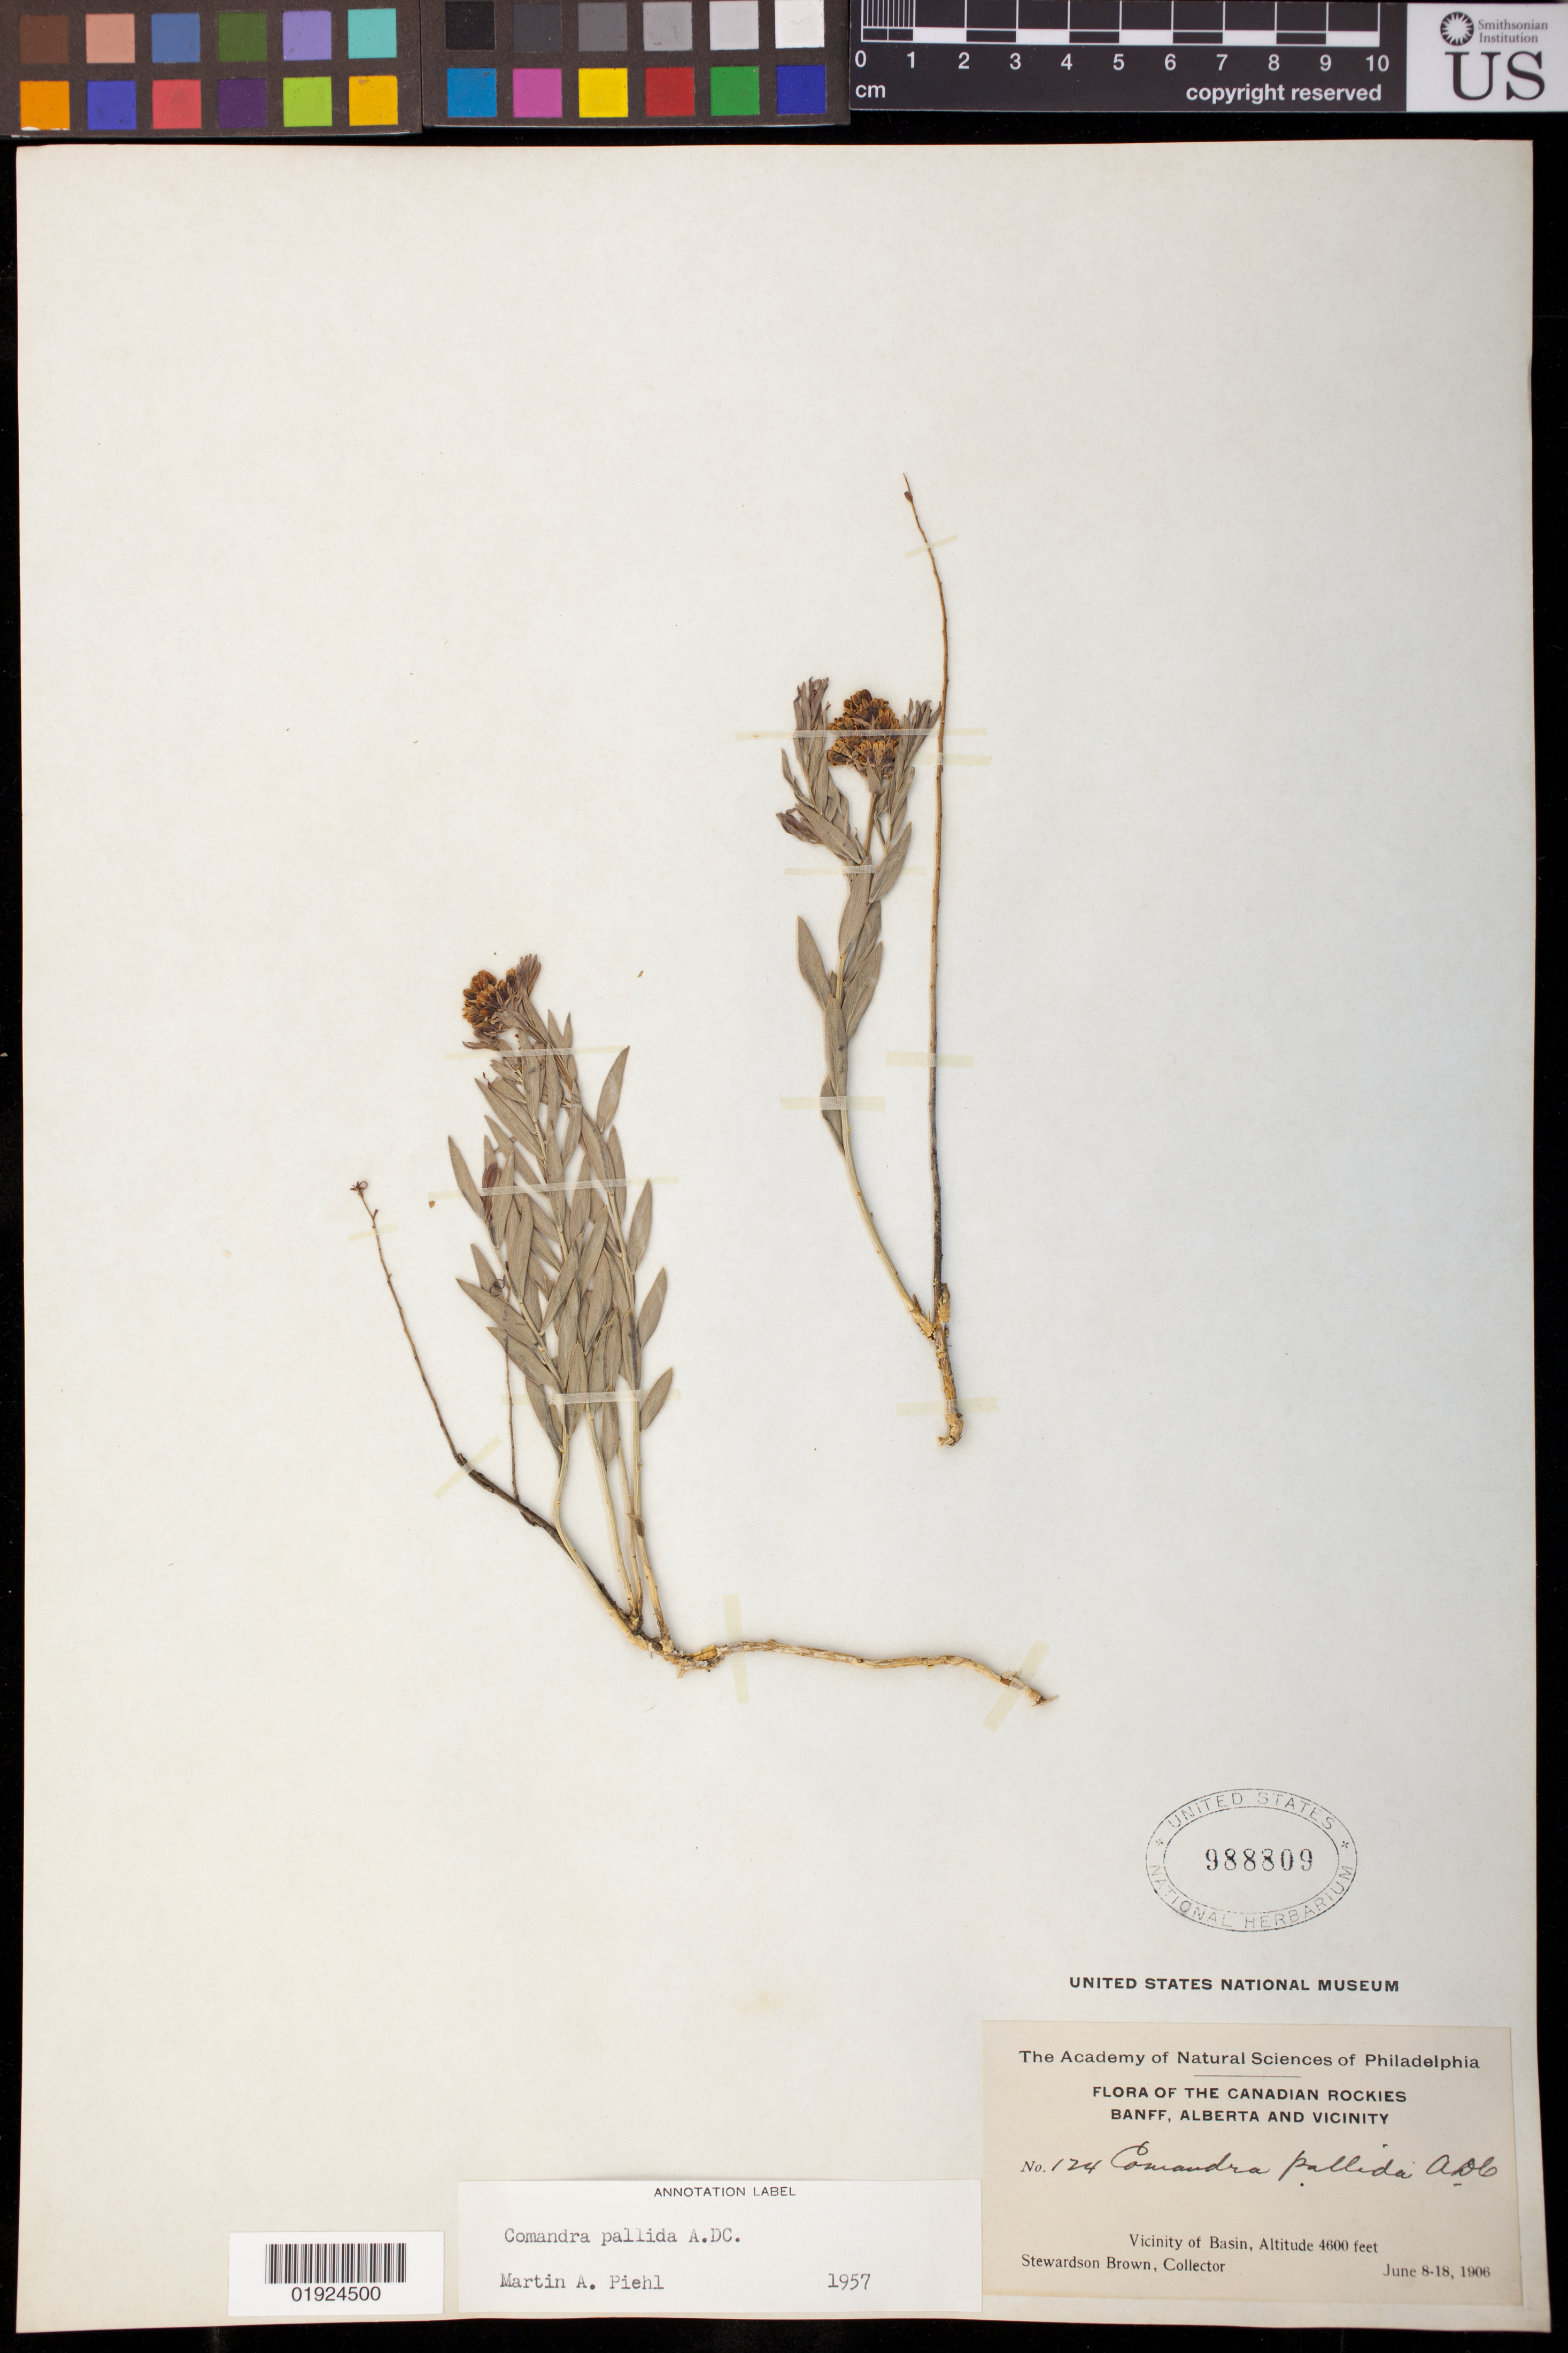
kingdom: Plantae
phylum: Tracheophyta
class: Magnoliopsida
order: Santalales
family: Comandraceae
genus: Comandra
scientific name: Comandra pallida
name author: A. DC.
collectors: S. Brown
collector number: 124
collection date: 1906-06-08/1906-06-18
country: Canada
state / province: Alberta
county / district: Banff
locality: Vicinity of Basin, Banff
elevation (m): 1402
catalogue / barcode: US 988809